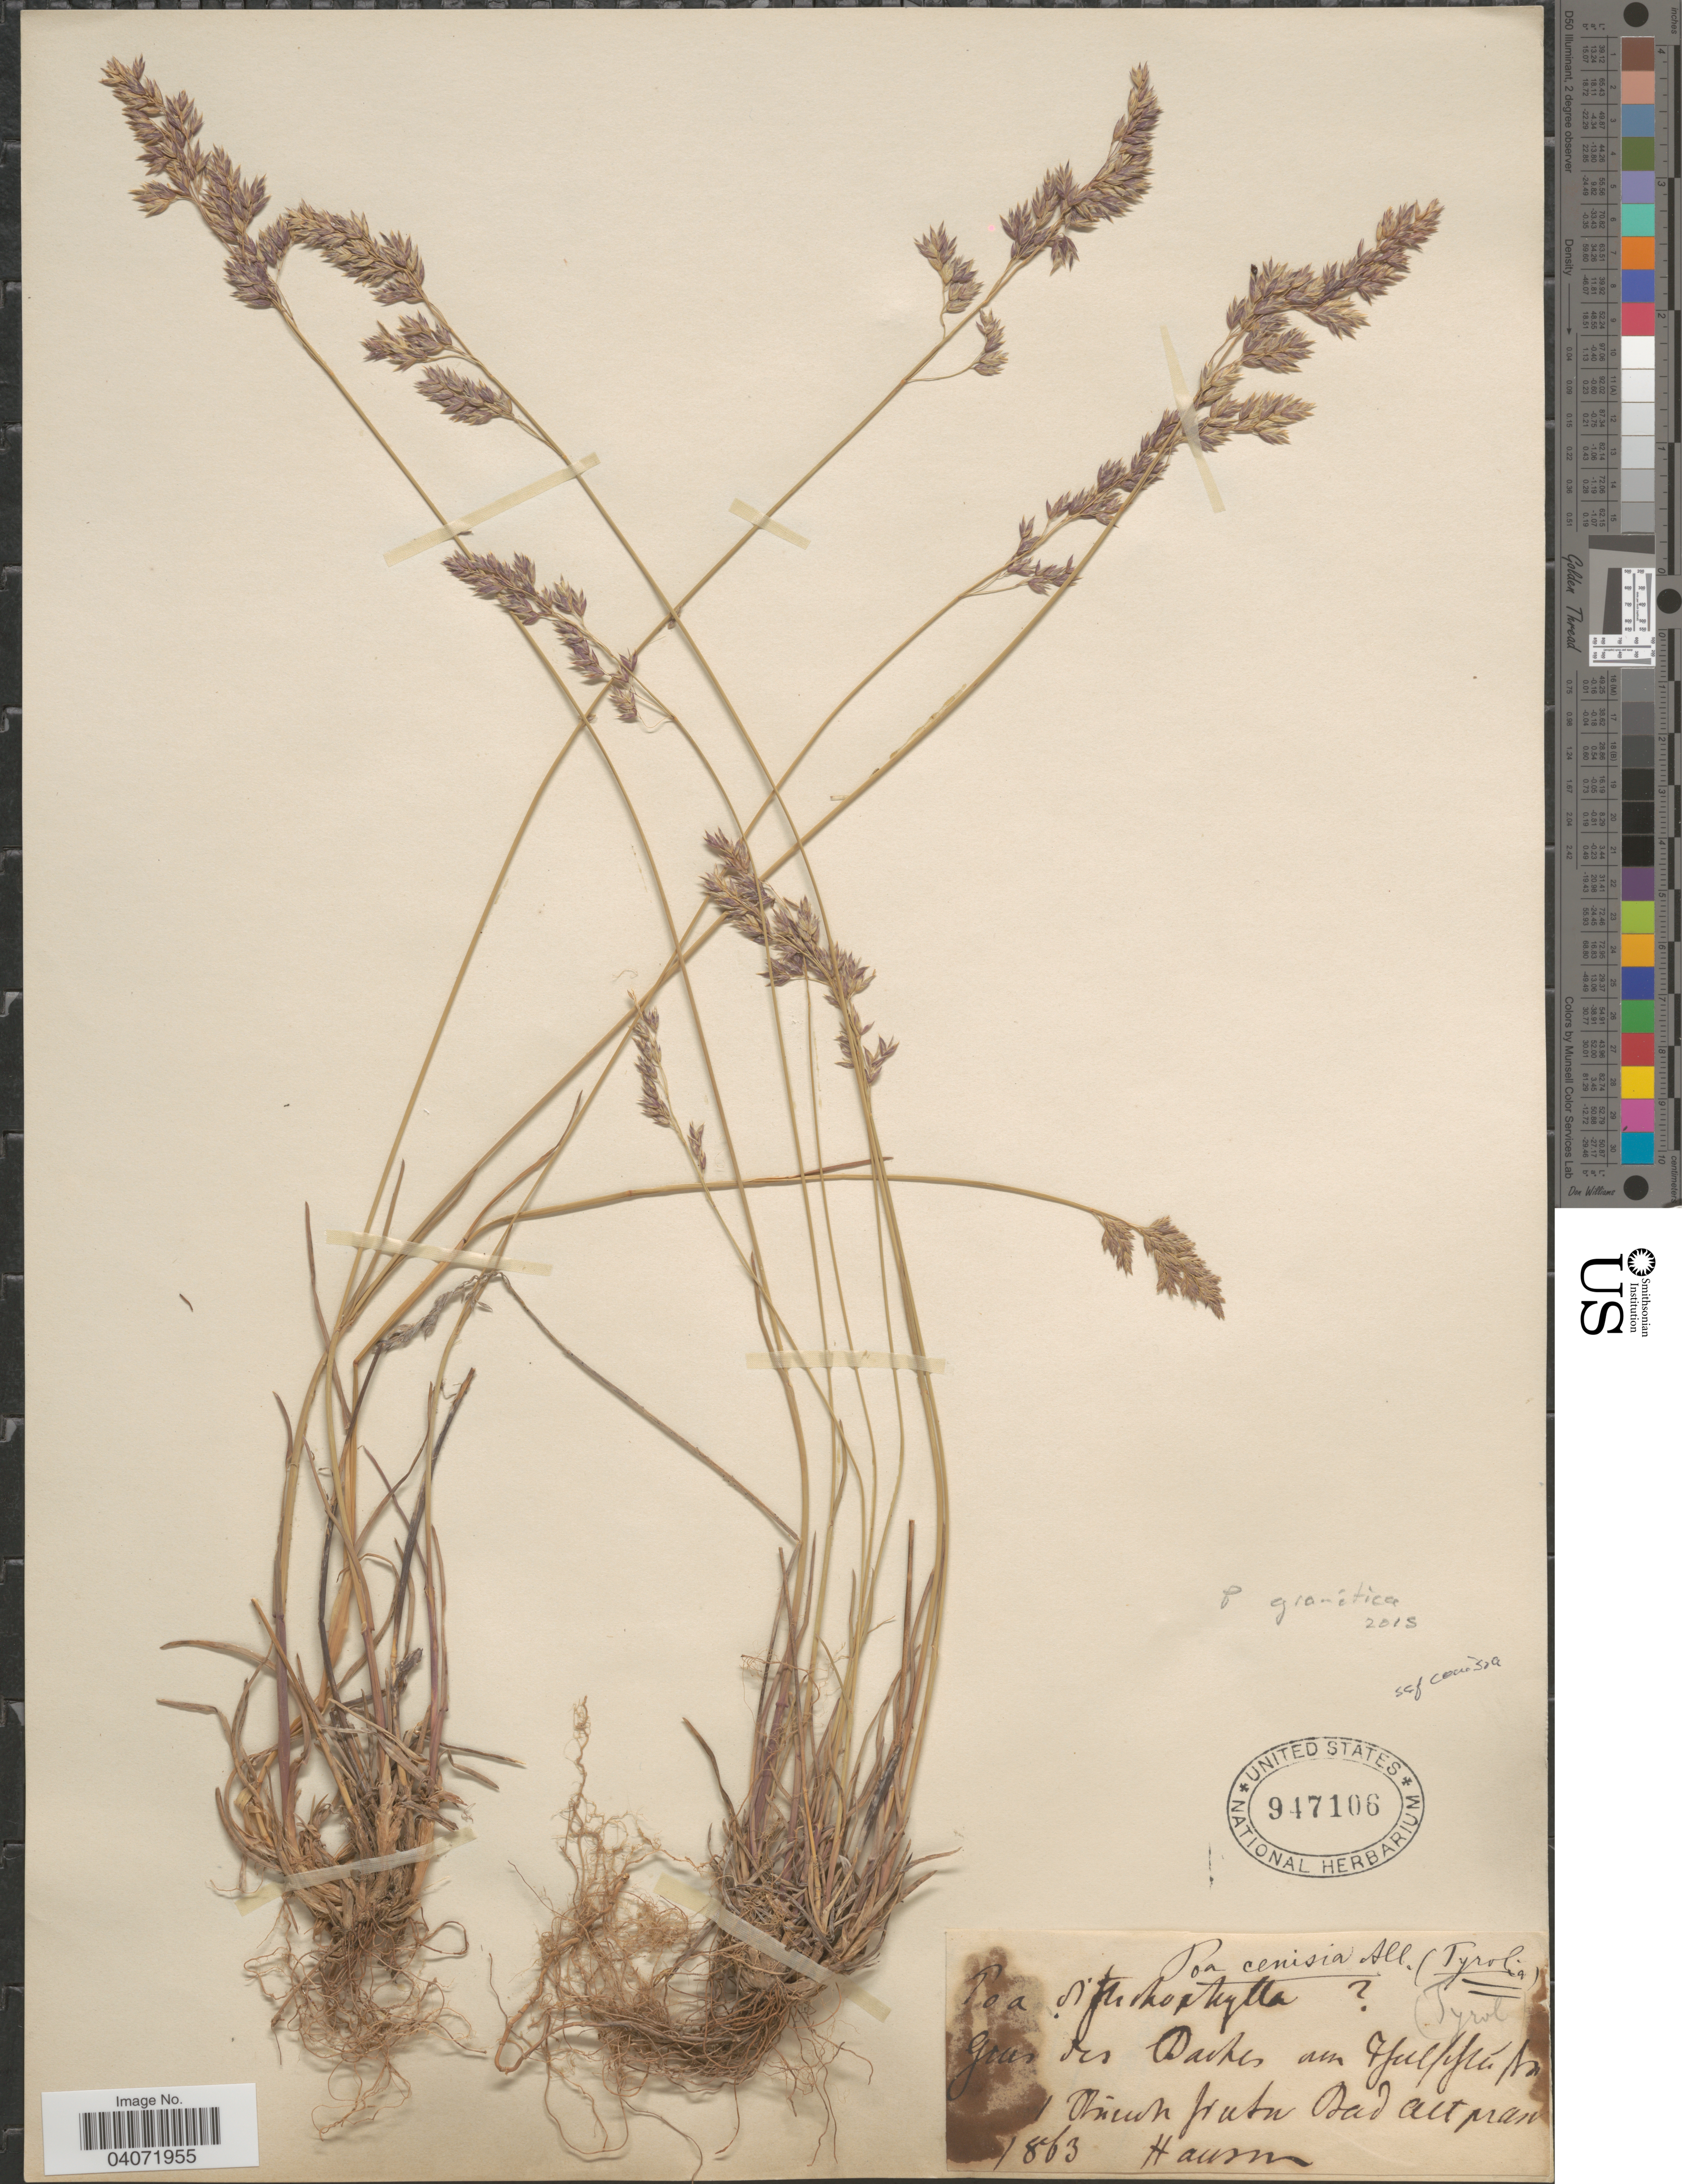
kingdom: Plantae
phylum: Tracheophyta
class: Liliopsida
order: Poales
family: Poaceae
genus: Poa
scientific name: Poa cenisia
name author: All.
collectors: Hausm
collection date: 1863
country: Austria / Italy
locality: Tyrol. Guis des Oakes am [illegible text]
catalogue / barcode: US 947106